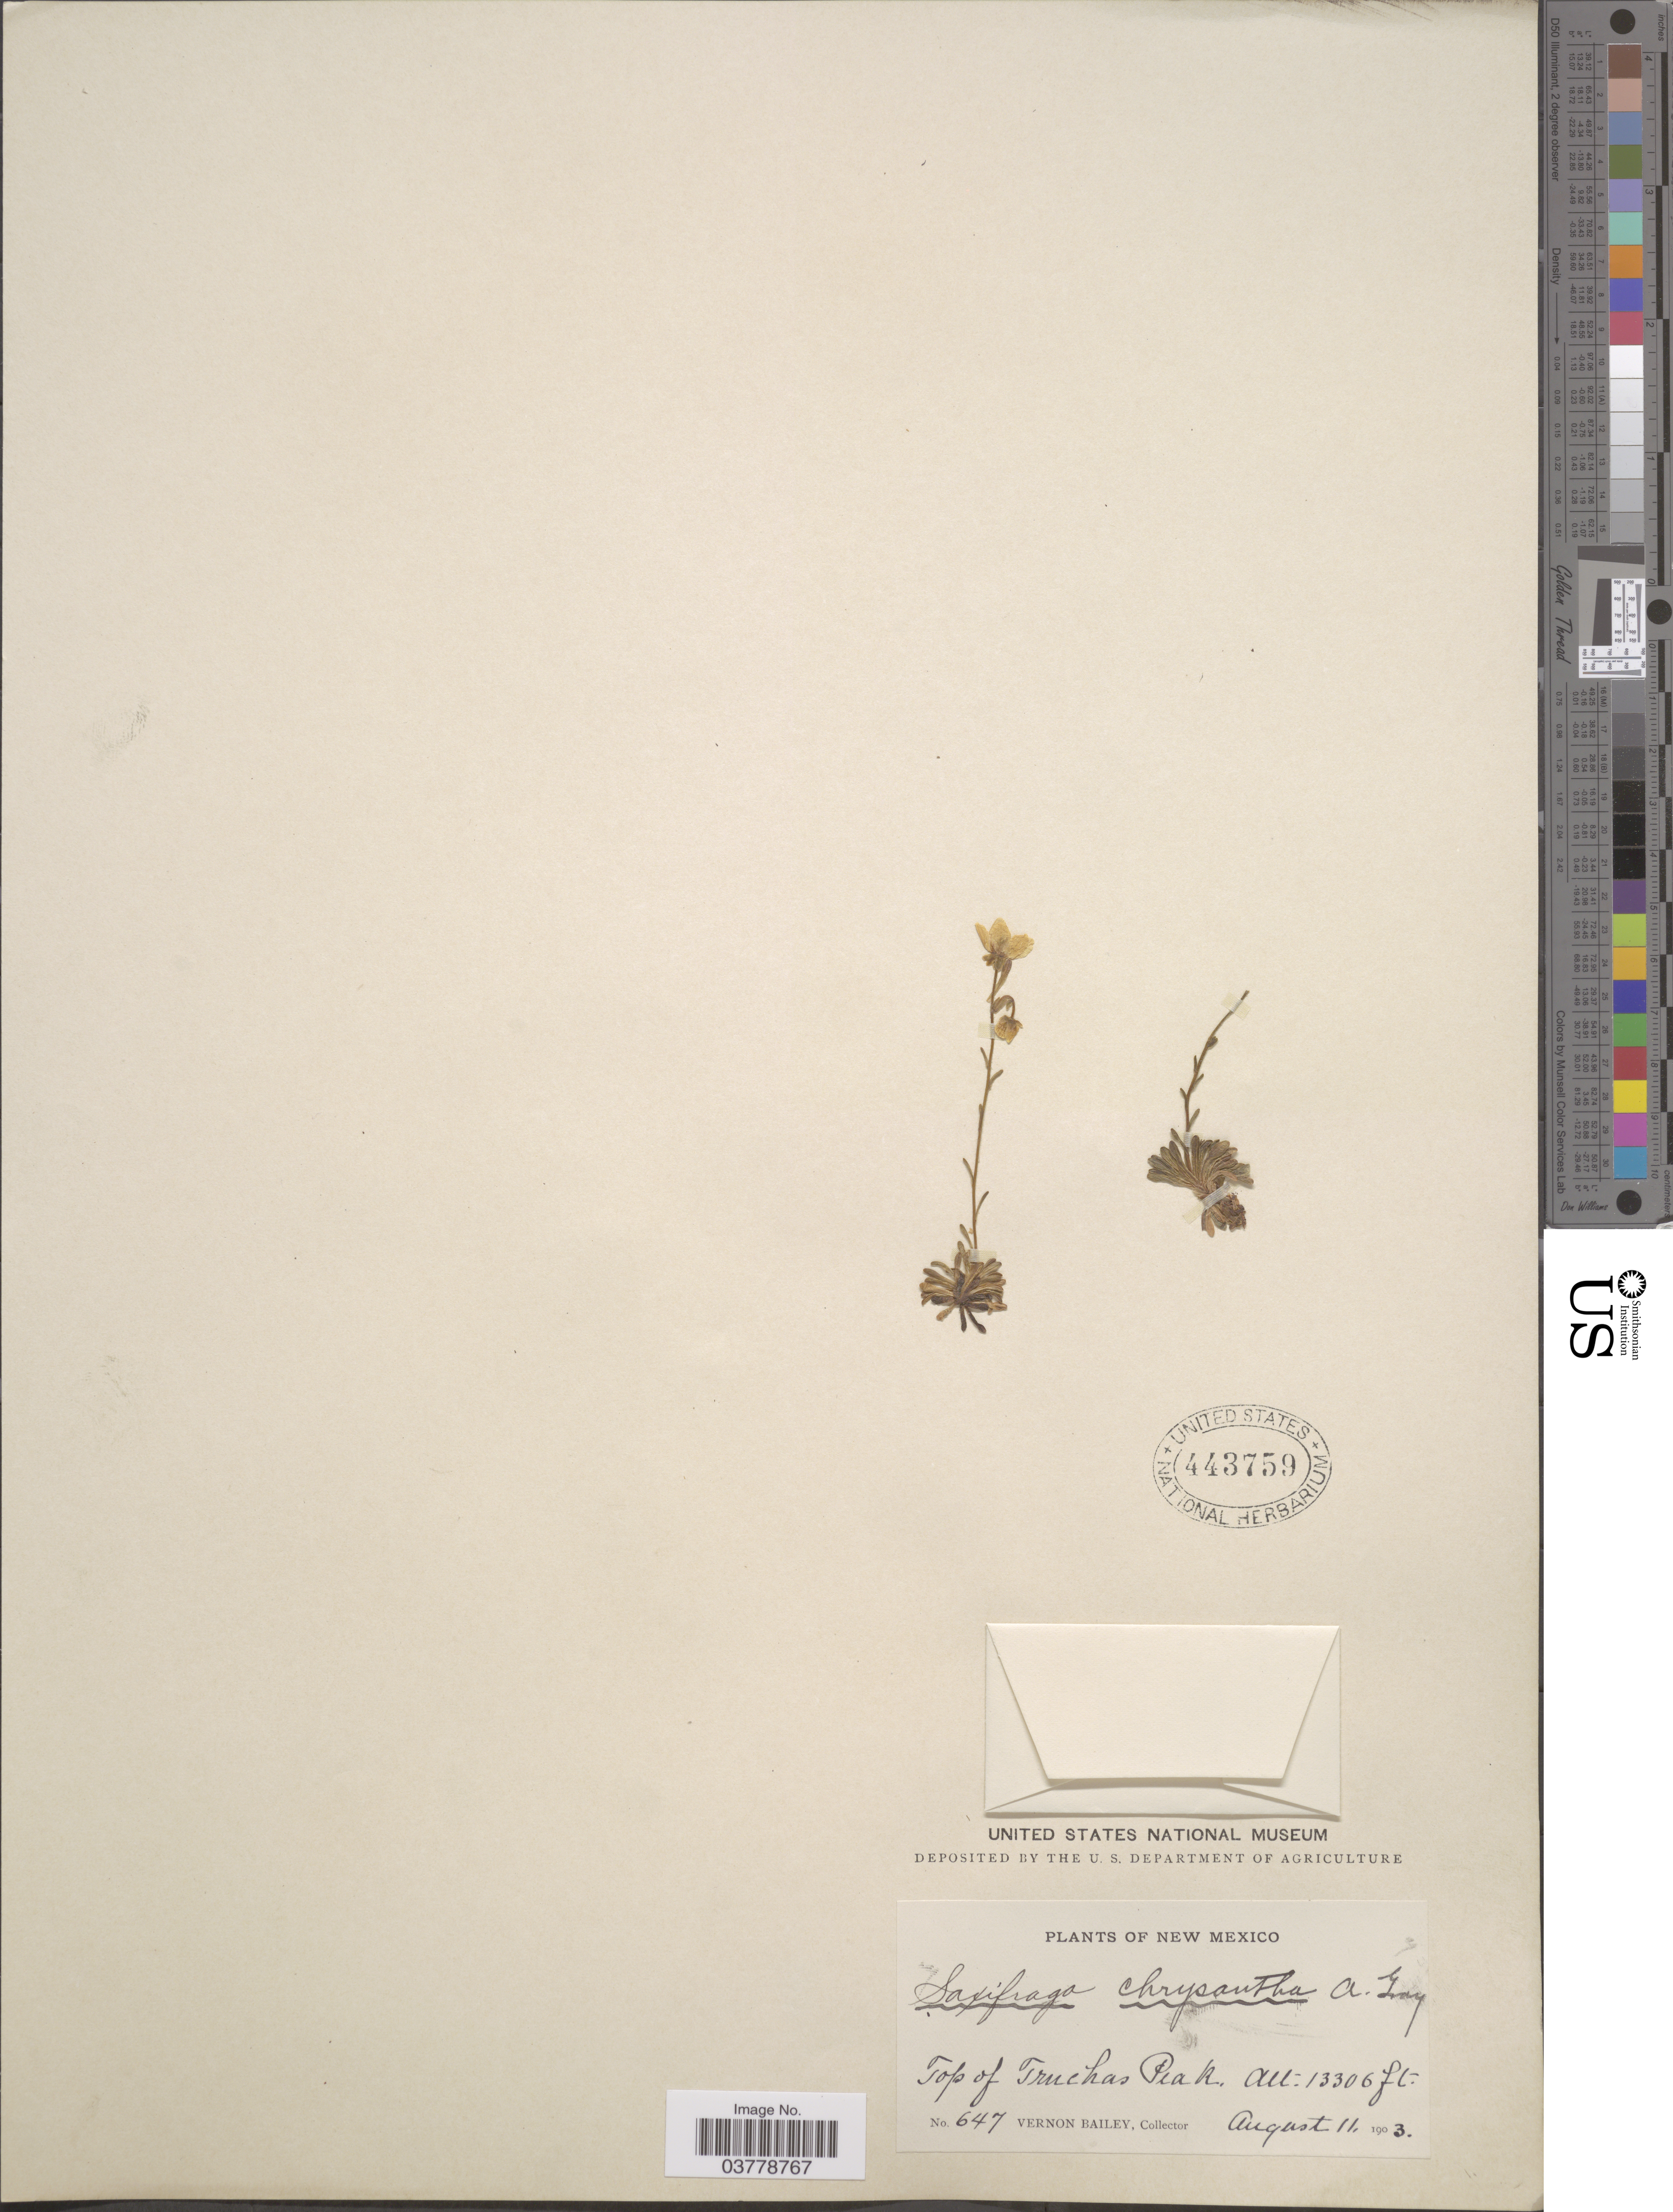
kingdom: Plantae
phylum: Tracheophyta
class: Magnoliopsida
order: Saxifragales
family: Saxifragaceae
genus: Saxifraga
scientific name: Saxifraga chrysantha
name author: A. Gray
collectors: V. O. Bailey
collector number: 647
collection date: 1903-08-11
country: United States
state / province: New Mexico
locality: Top of Truchas Peak.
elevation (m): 4056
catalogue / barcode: US 443759